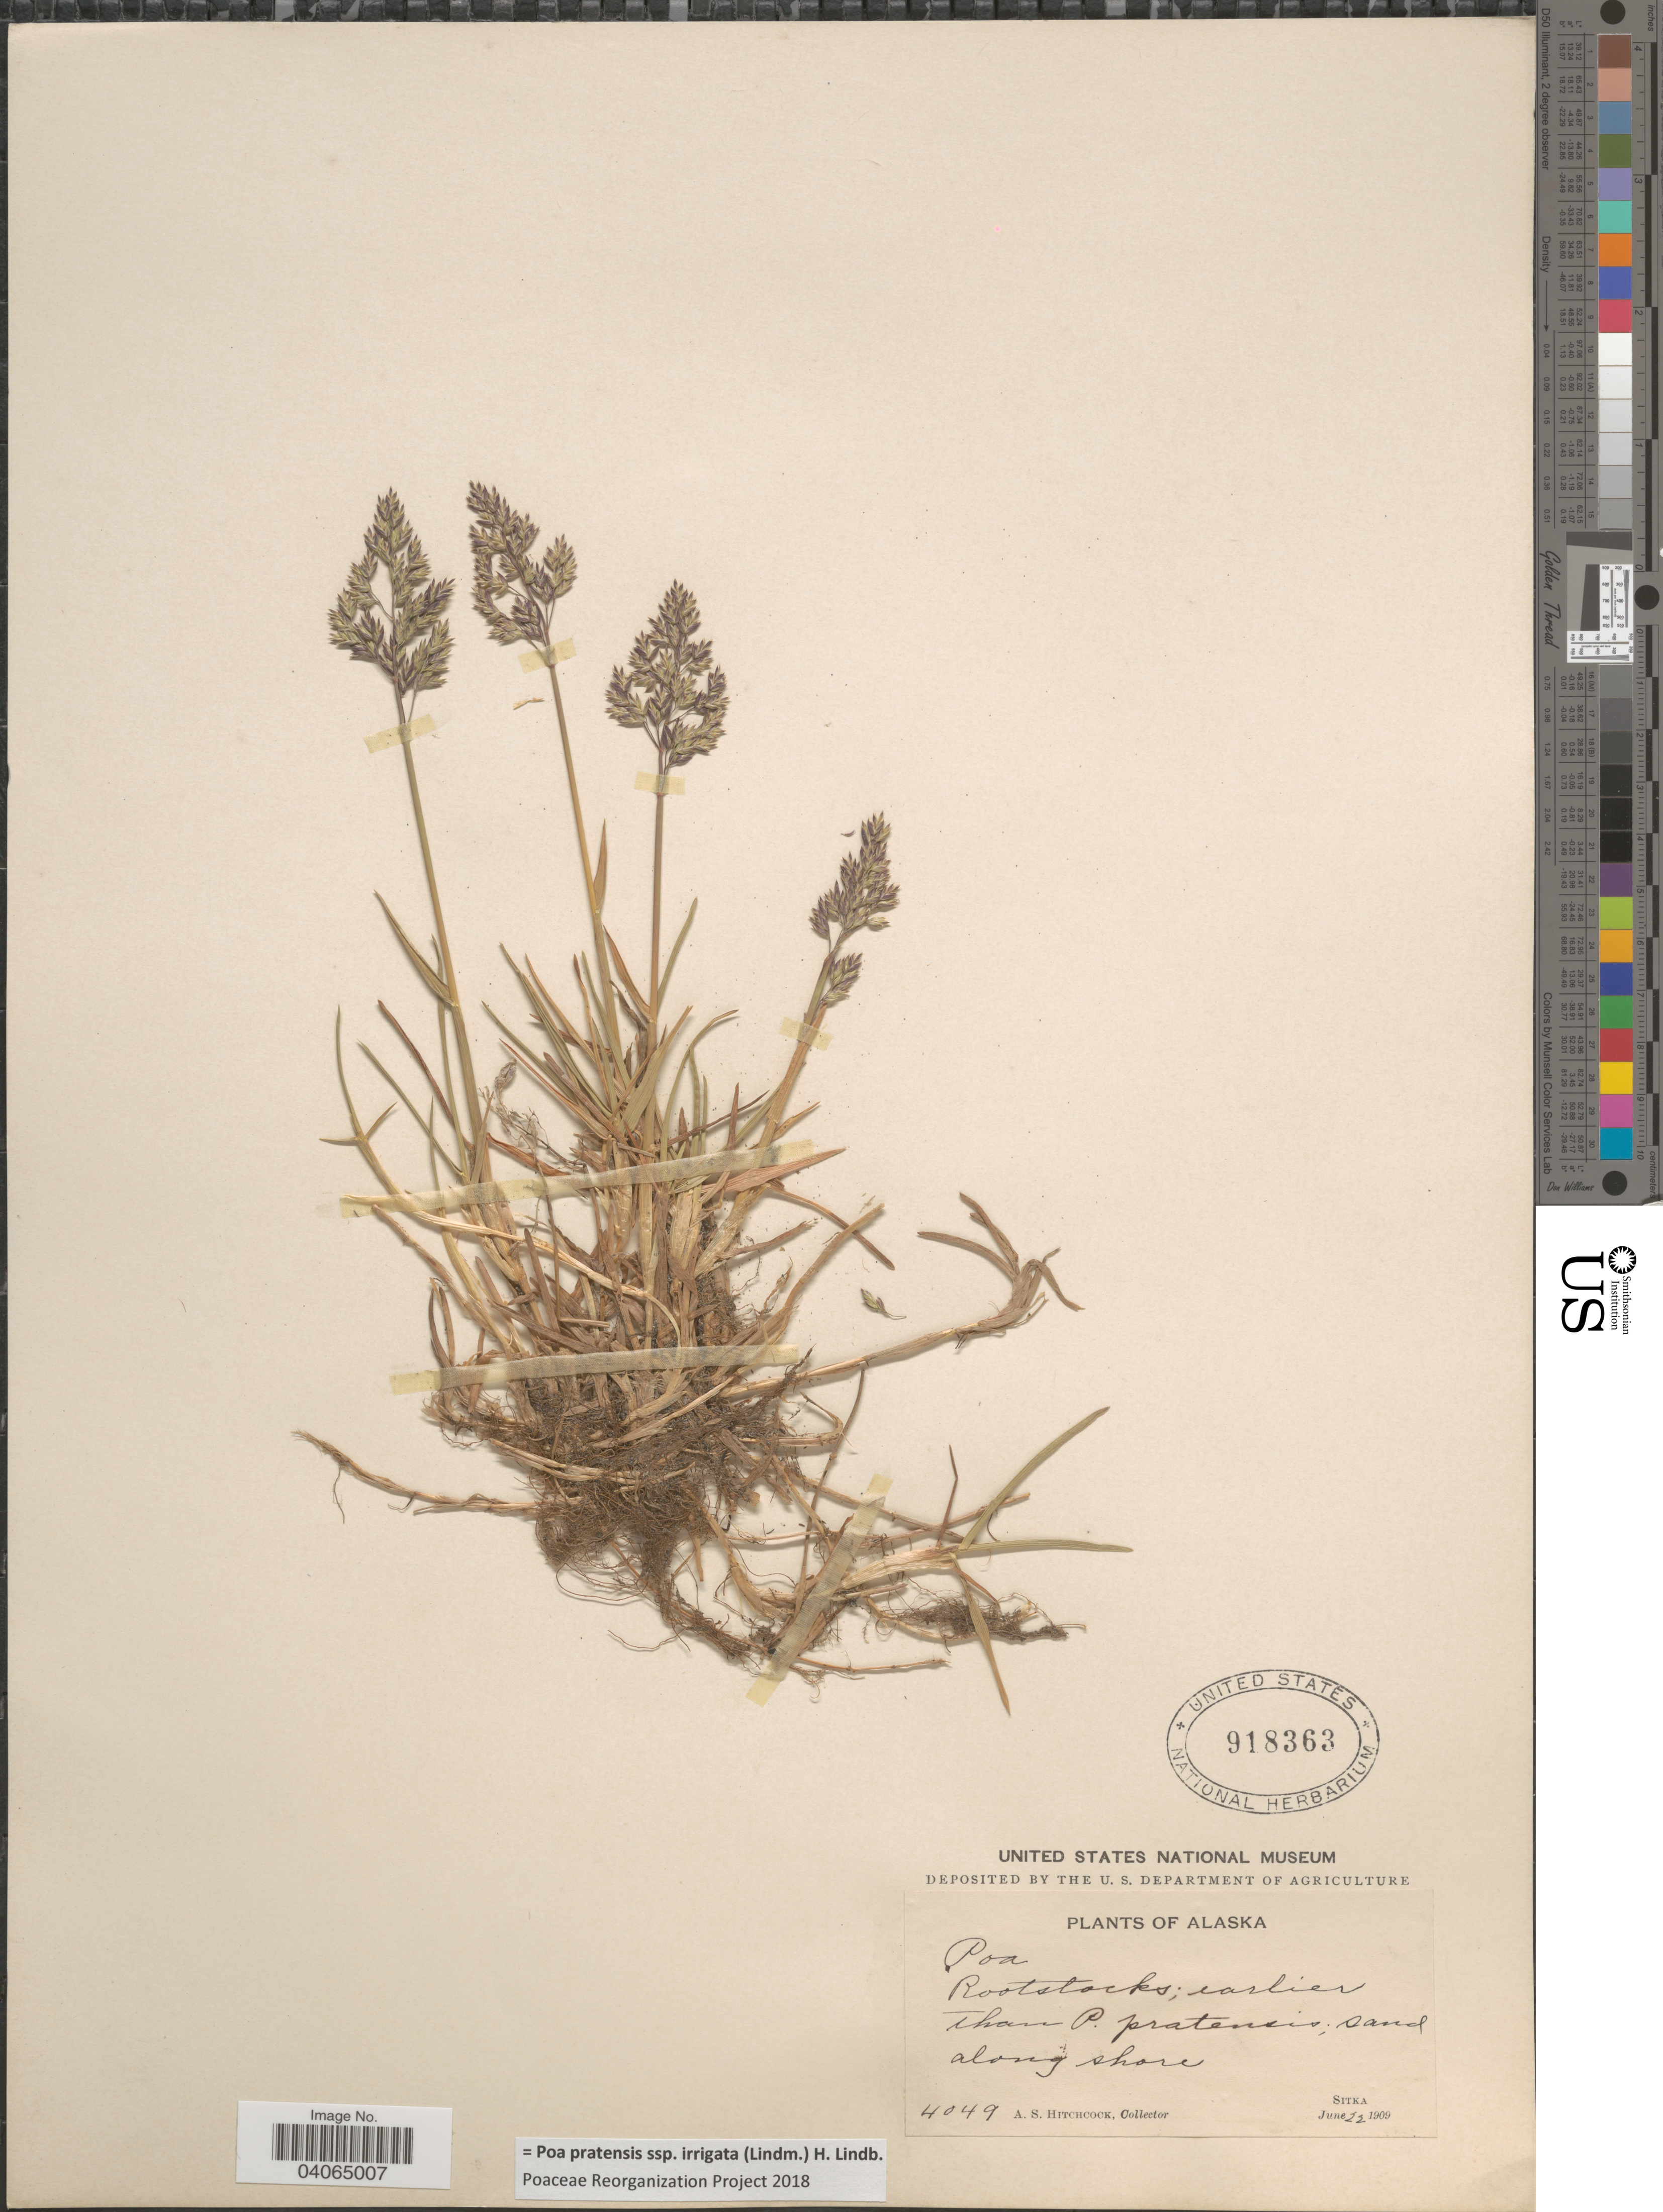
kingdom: Plantae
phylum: Tracheophyta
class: Liliopsida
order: Poales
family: Poaceae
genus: Poa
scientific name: Poa pratensis subsp. irrigata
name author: (Lindm.) H. Lindb.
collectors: A. S. Hitchcock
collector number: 4049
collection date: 1909-06-22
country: United States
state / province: Alaska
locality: Sitka.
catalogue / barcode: US 918363